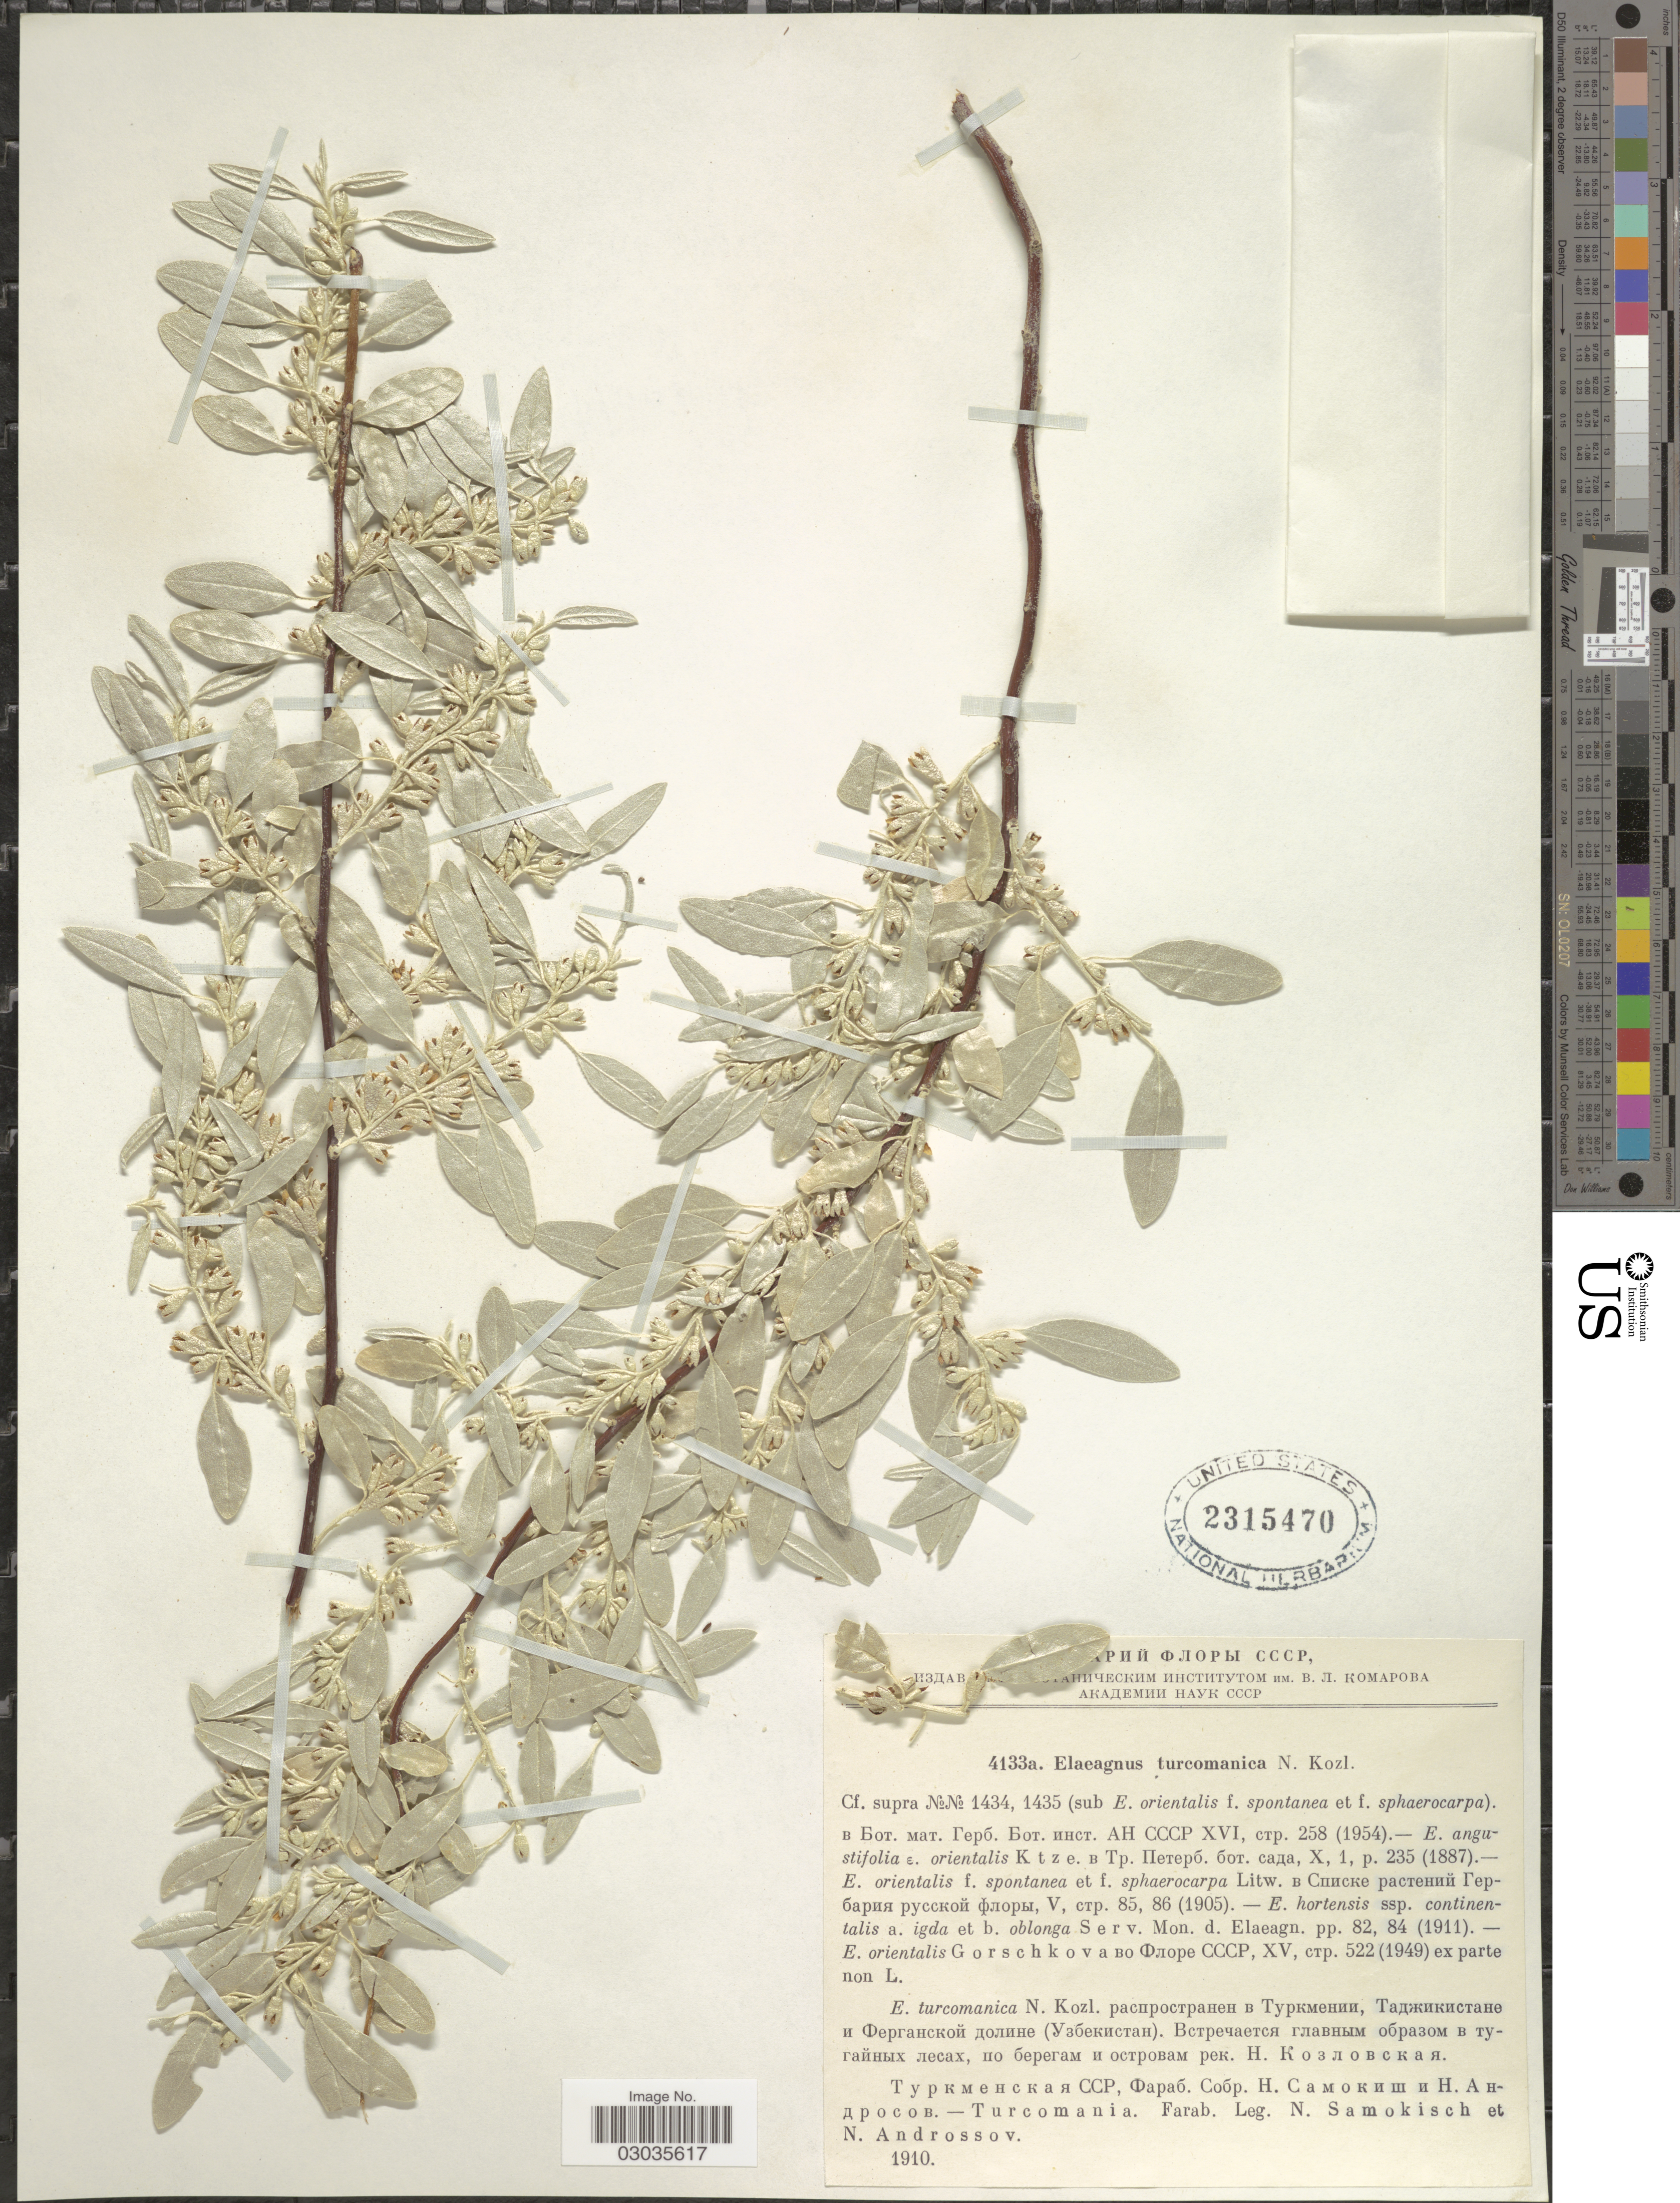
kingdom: Plantae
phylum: Tracheophyta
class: Magnoliopsida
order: Rosales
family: Elaeagnaceae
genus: Elaeagnus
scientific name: Elaeagnus turcomanica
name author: Kozlowsk.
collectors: N. Samokisch & N. Androssov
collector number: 4133a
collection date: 1910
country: Kazakhstan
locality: Turcomania. Farab.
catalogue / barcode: US 2315470